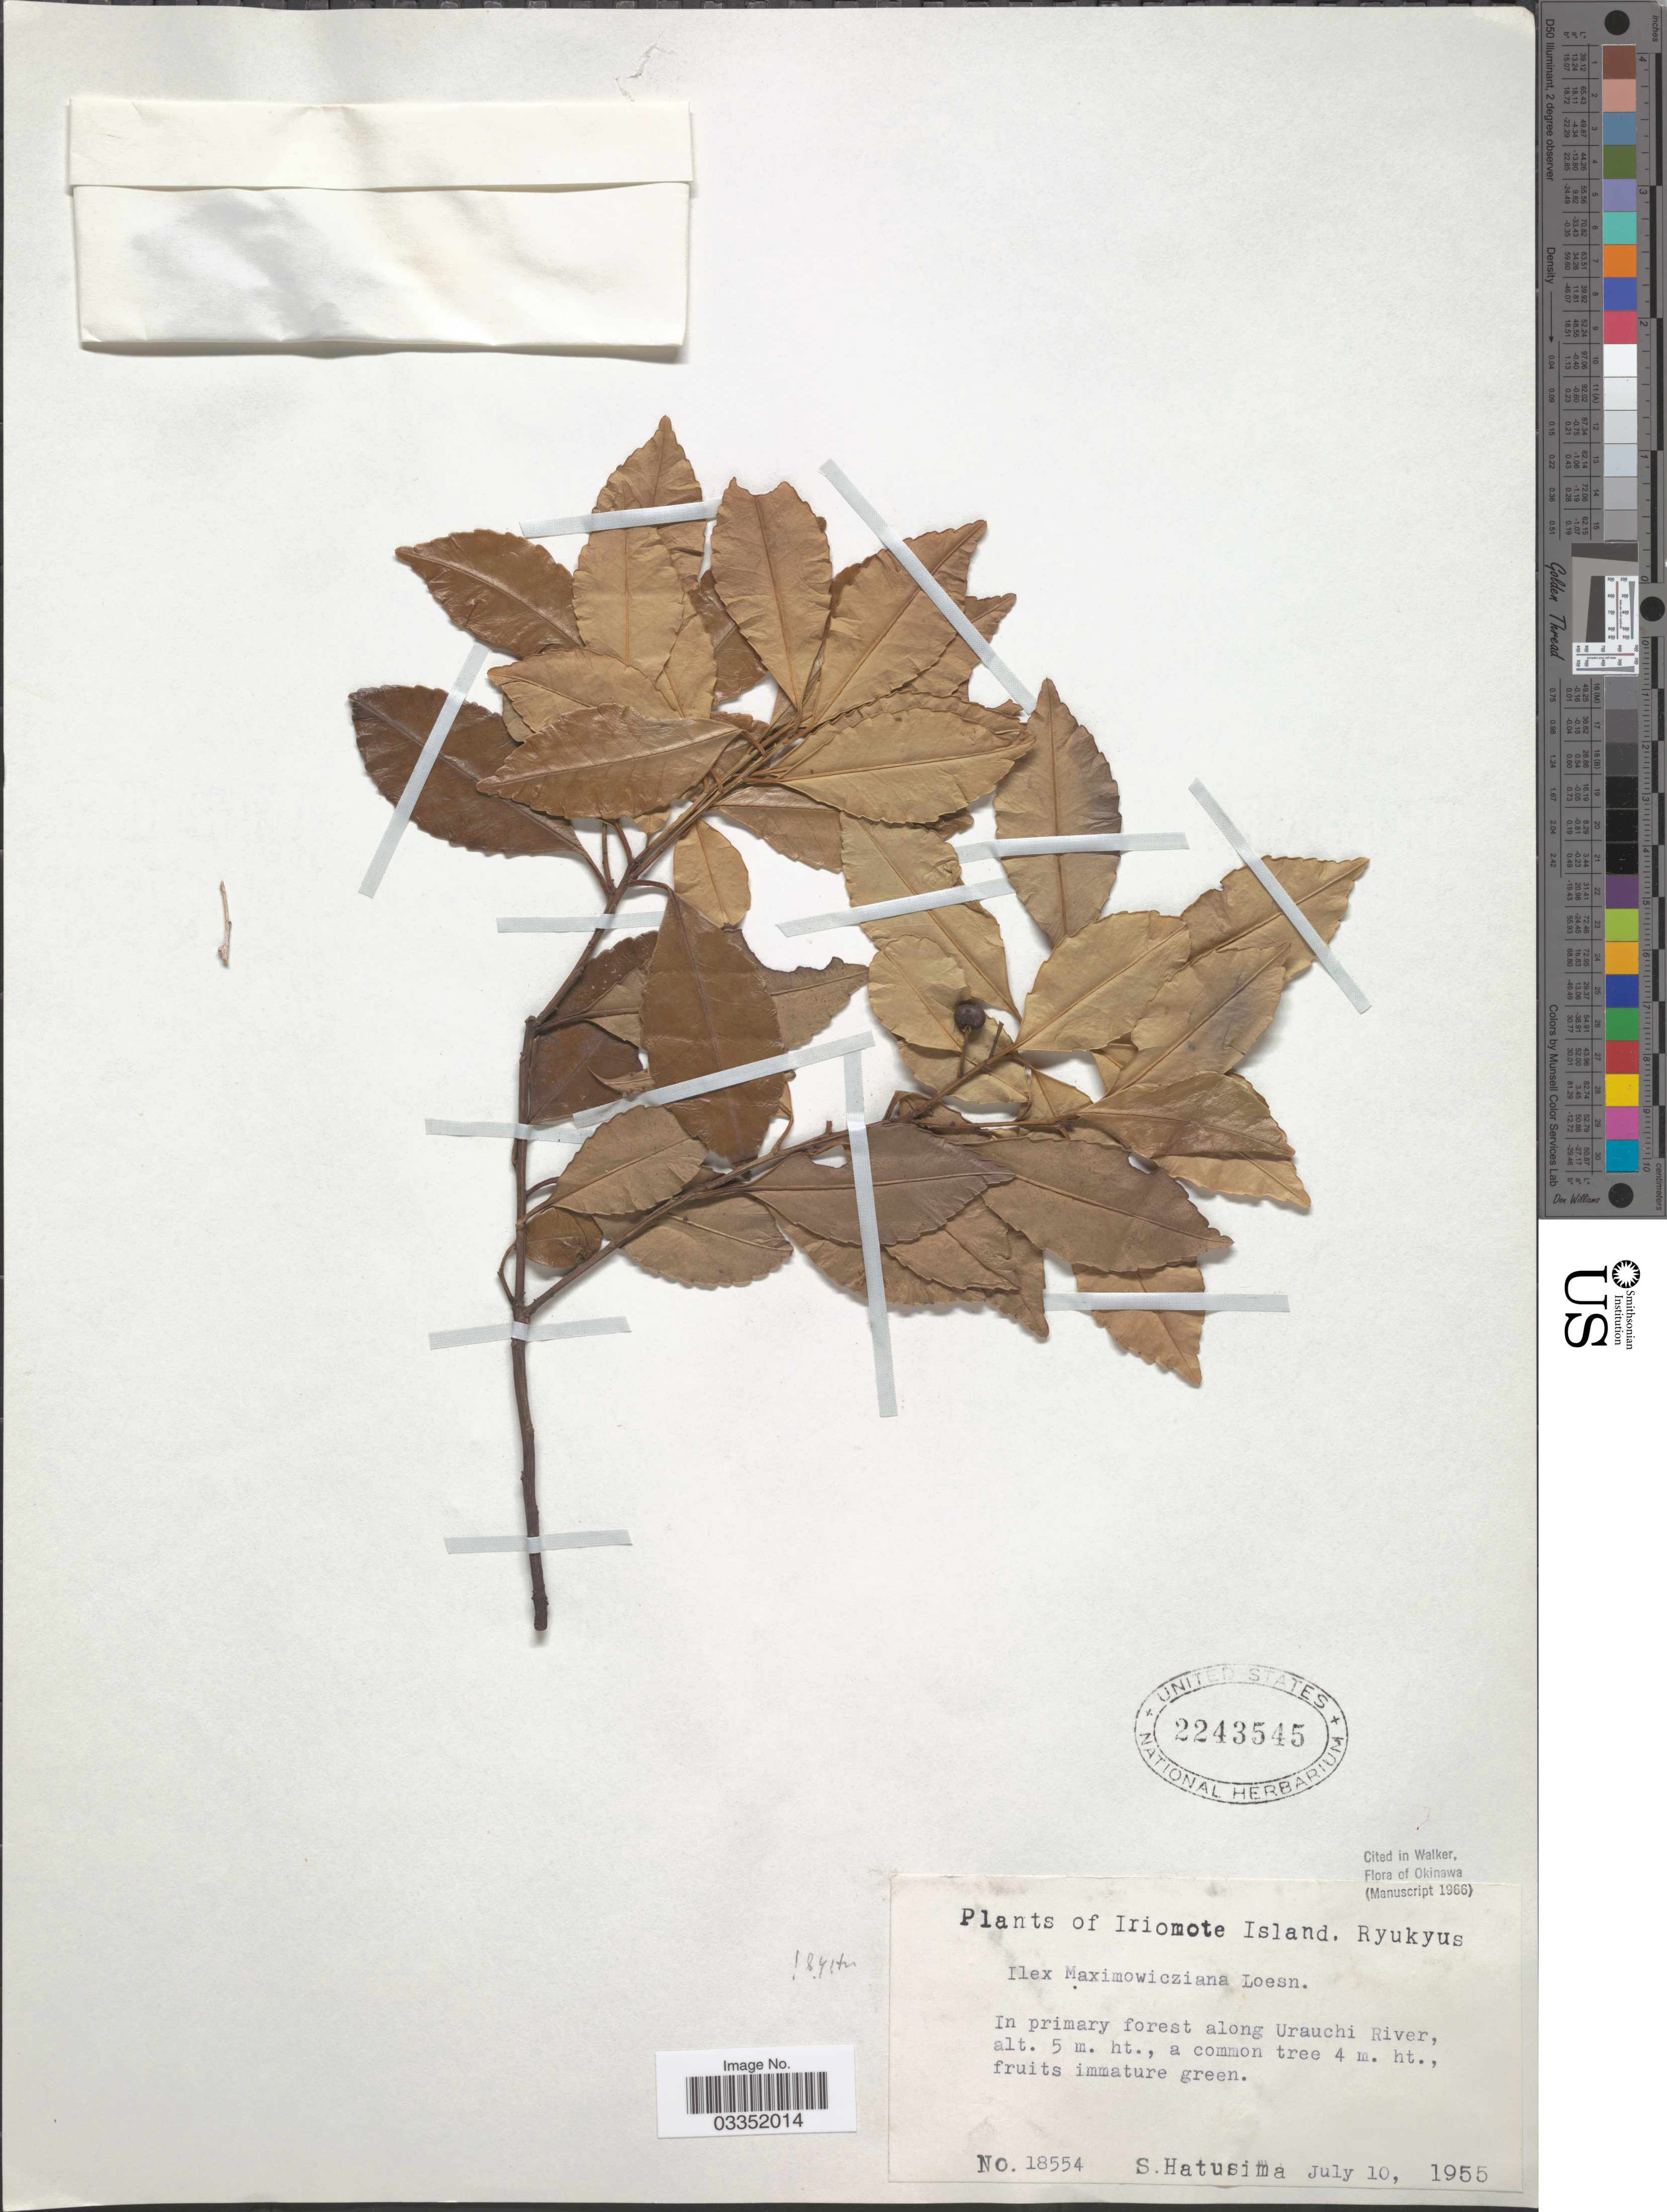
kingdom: Plantae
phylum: Tracheophyta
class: Magnoliopsida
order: Aquifoliales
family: Aquifoliaceae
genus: Ilex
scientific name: Ilex maximowicziana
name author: Loes.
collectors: S. Hatusima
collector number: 18554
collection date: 1955-07-10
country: Japan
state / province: Okinawa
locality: Iriomote Island. Ryukyus. In primary forest along Urauchi River.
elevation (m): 5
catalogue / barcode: US 2243545